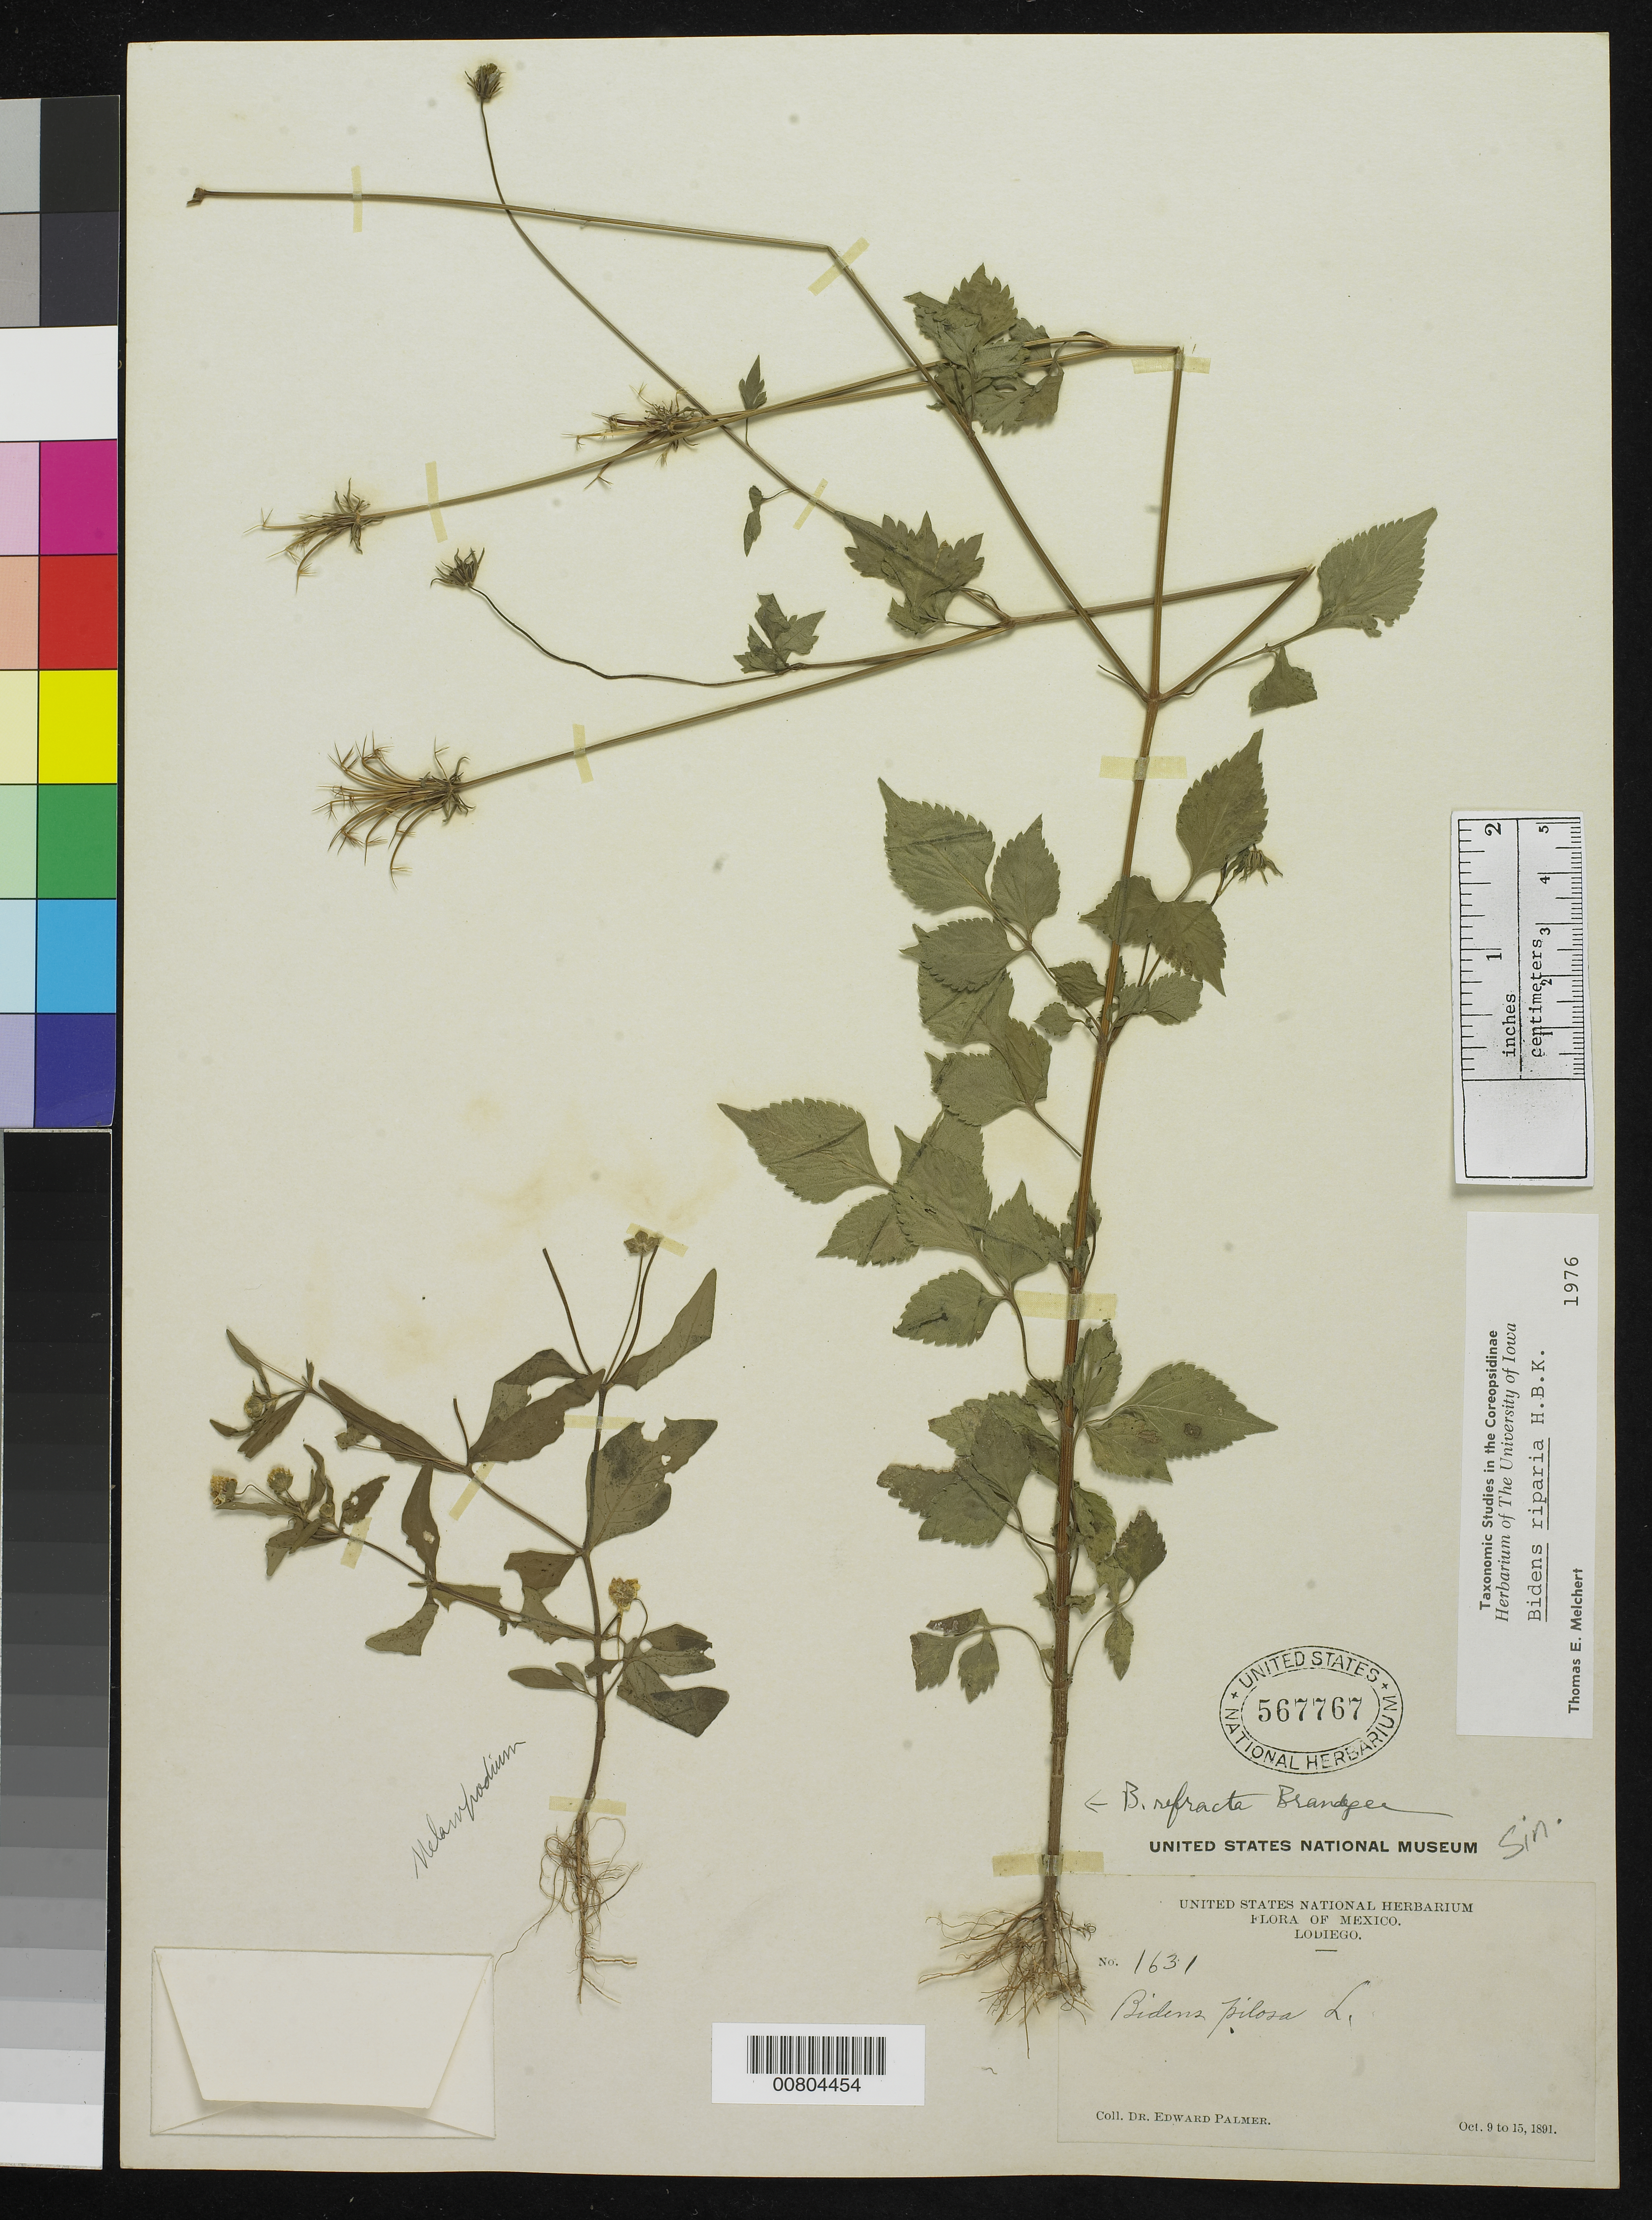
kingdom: Plantae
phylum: Tracheophyta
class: Magnoliopsida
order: Asterales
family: Asteraceae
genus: Bidens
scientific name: Bidens riparia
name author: Kunth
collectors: E. Palmer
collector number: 1631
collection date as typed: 09 Oct 1891 to 15 Oct 1891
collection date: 1891-10-09/1891-10-15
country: Mexico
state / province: Sinaloa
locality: Lodiego, Sinaloa.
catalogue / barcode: US 567767